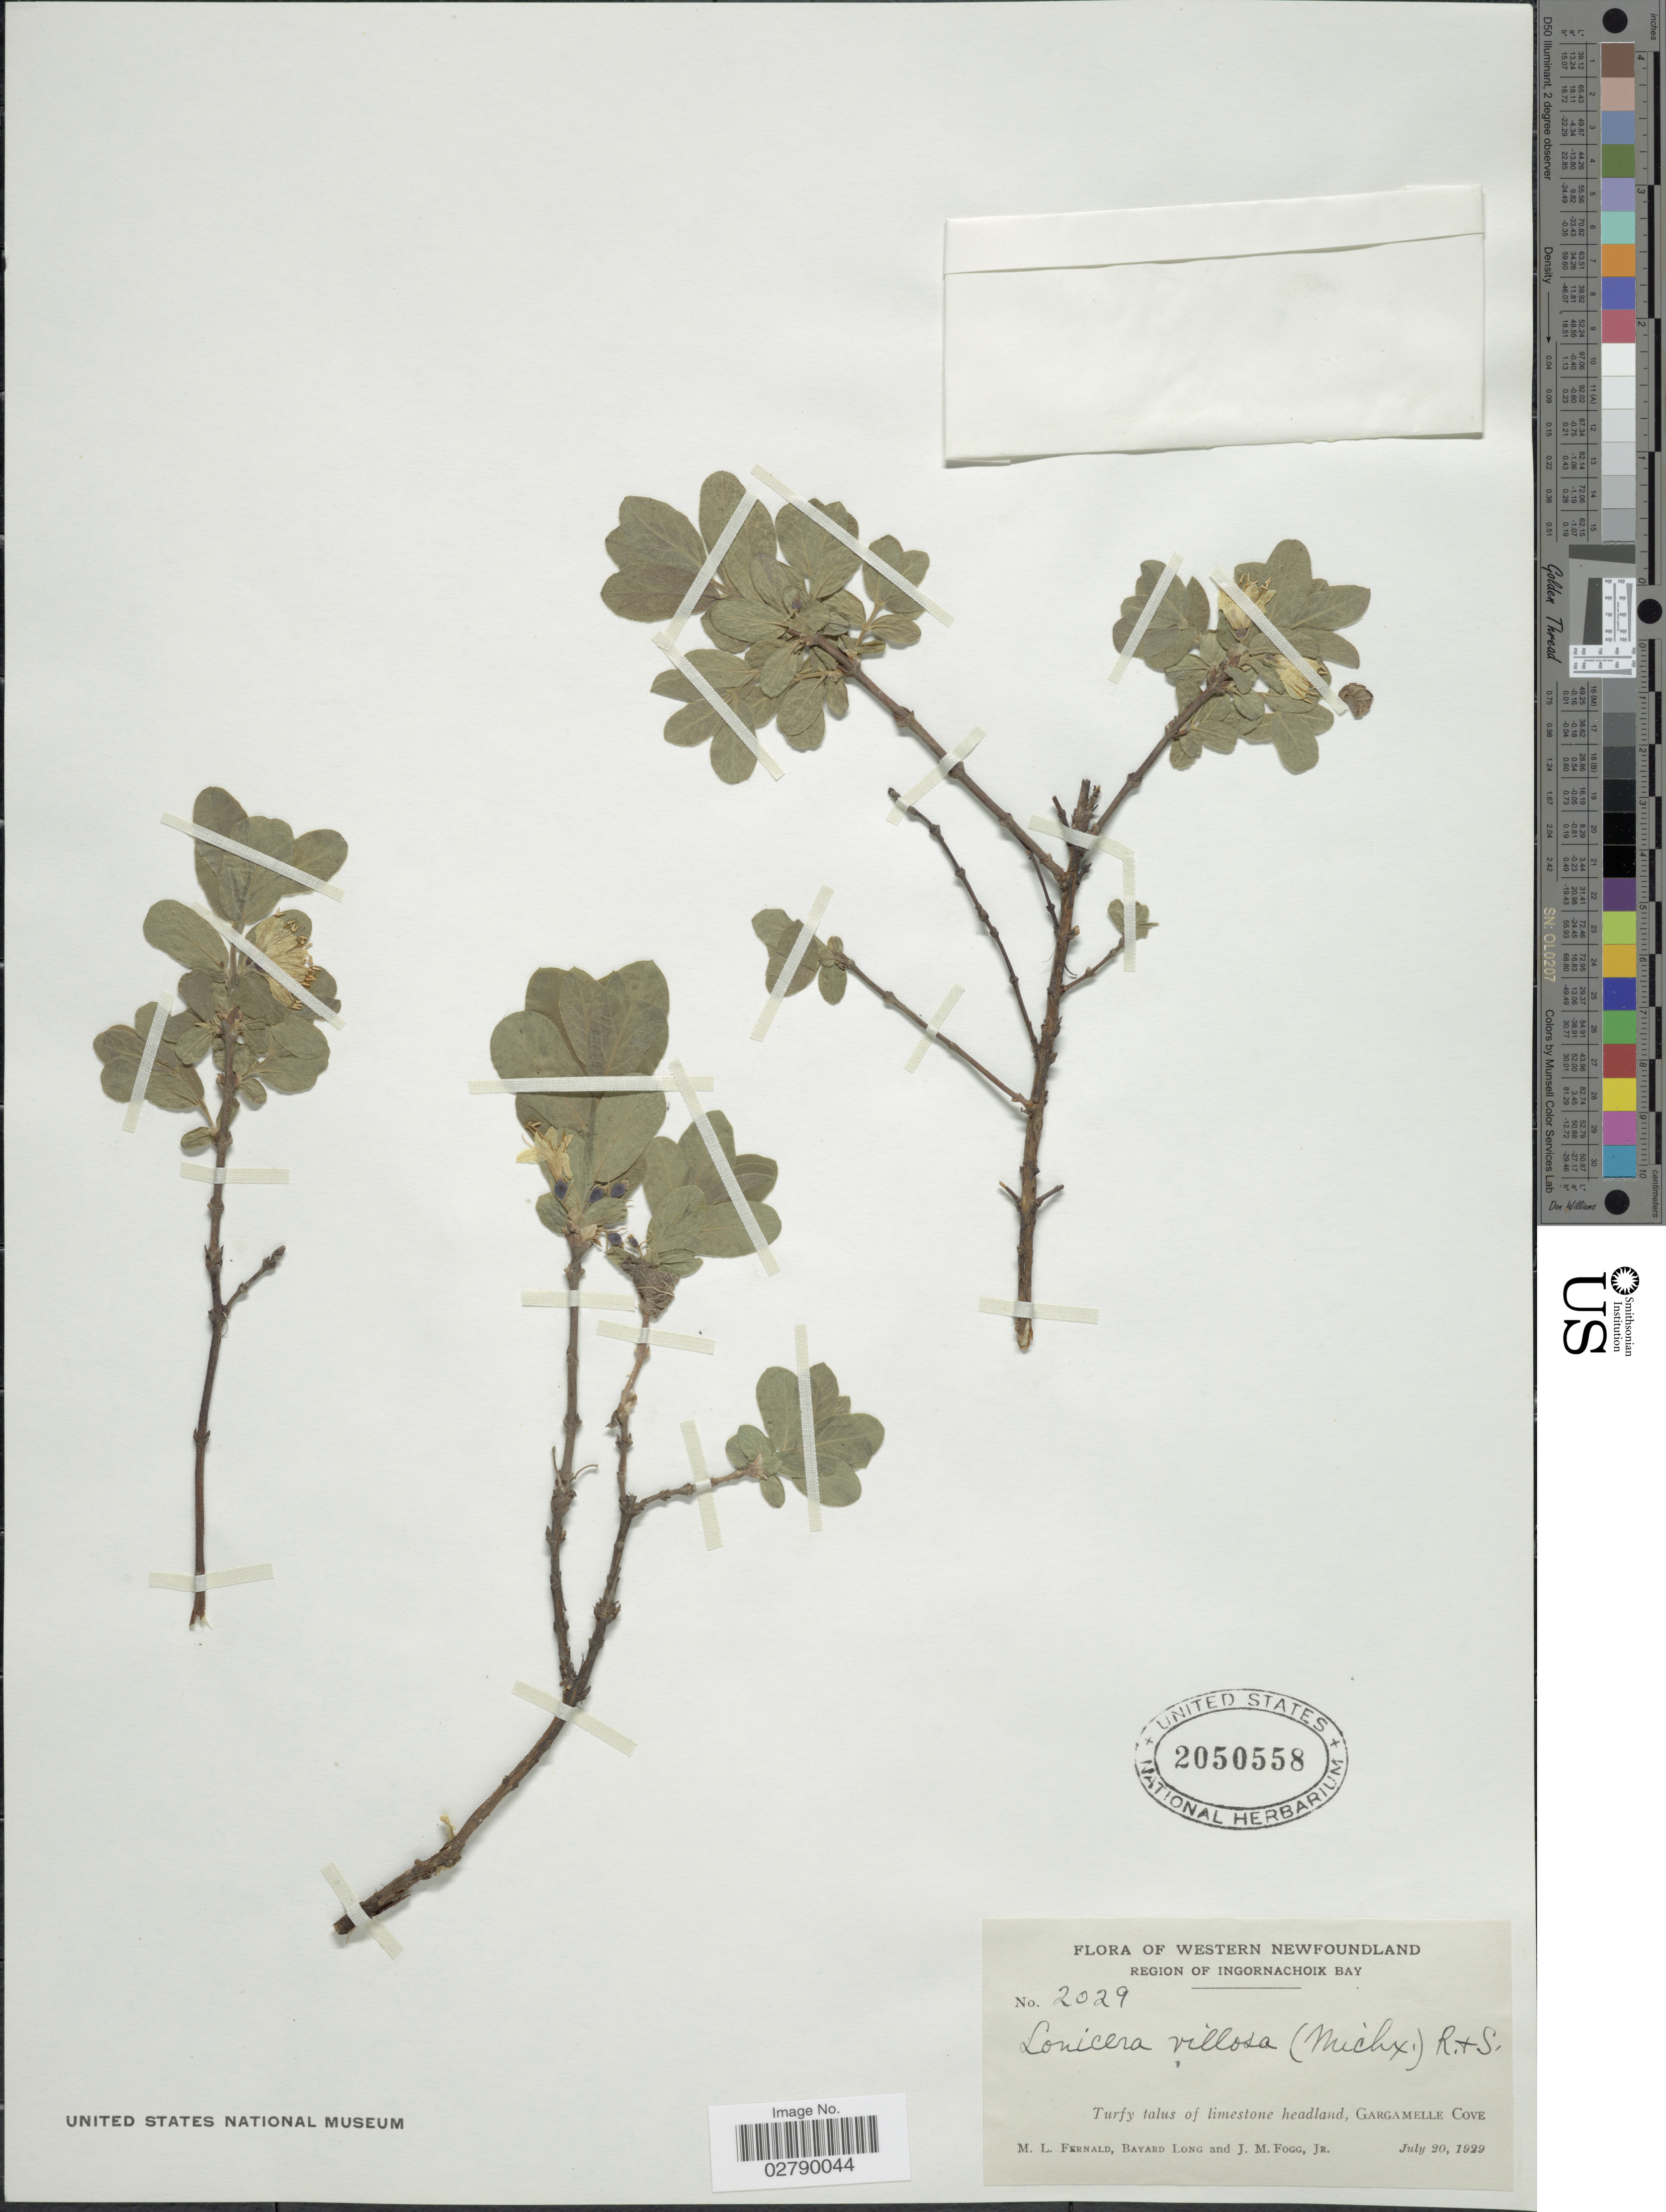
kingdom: Plantae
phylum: Tracheophyta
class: Magnoliopsida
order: Dipsacales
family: Caprifoliaceae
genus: Lonicera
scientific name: Lonicera villosa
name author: (Michx.) Roem. & Schult.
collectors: M. L. Fernald, B. Long & J. Fogg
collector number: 2029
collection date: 1929-07-20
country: Canada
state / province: Newfoundland and Labrador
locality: Western Newfoundland. Region of Ingornachoix Bay. Gargamelle Cove.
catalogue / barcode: US 2050558